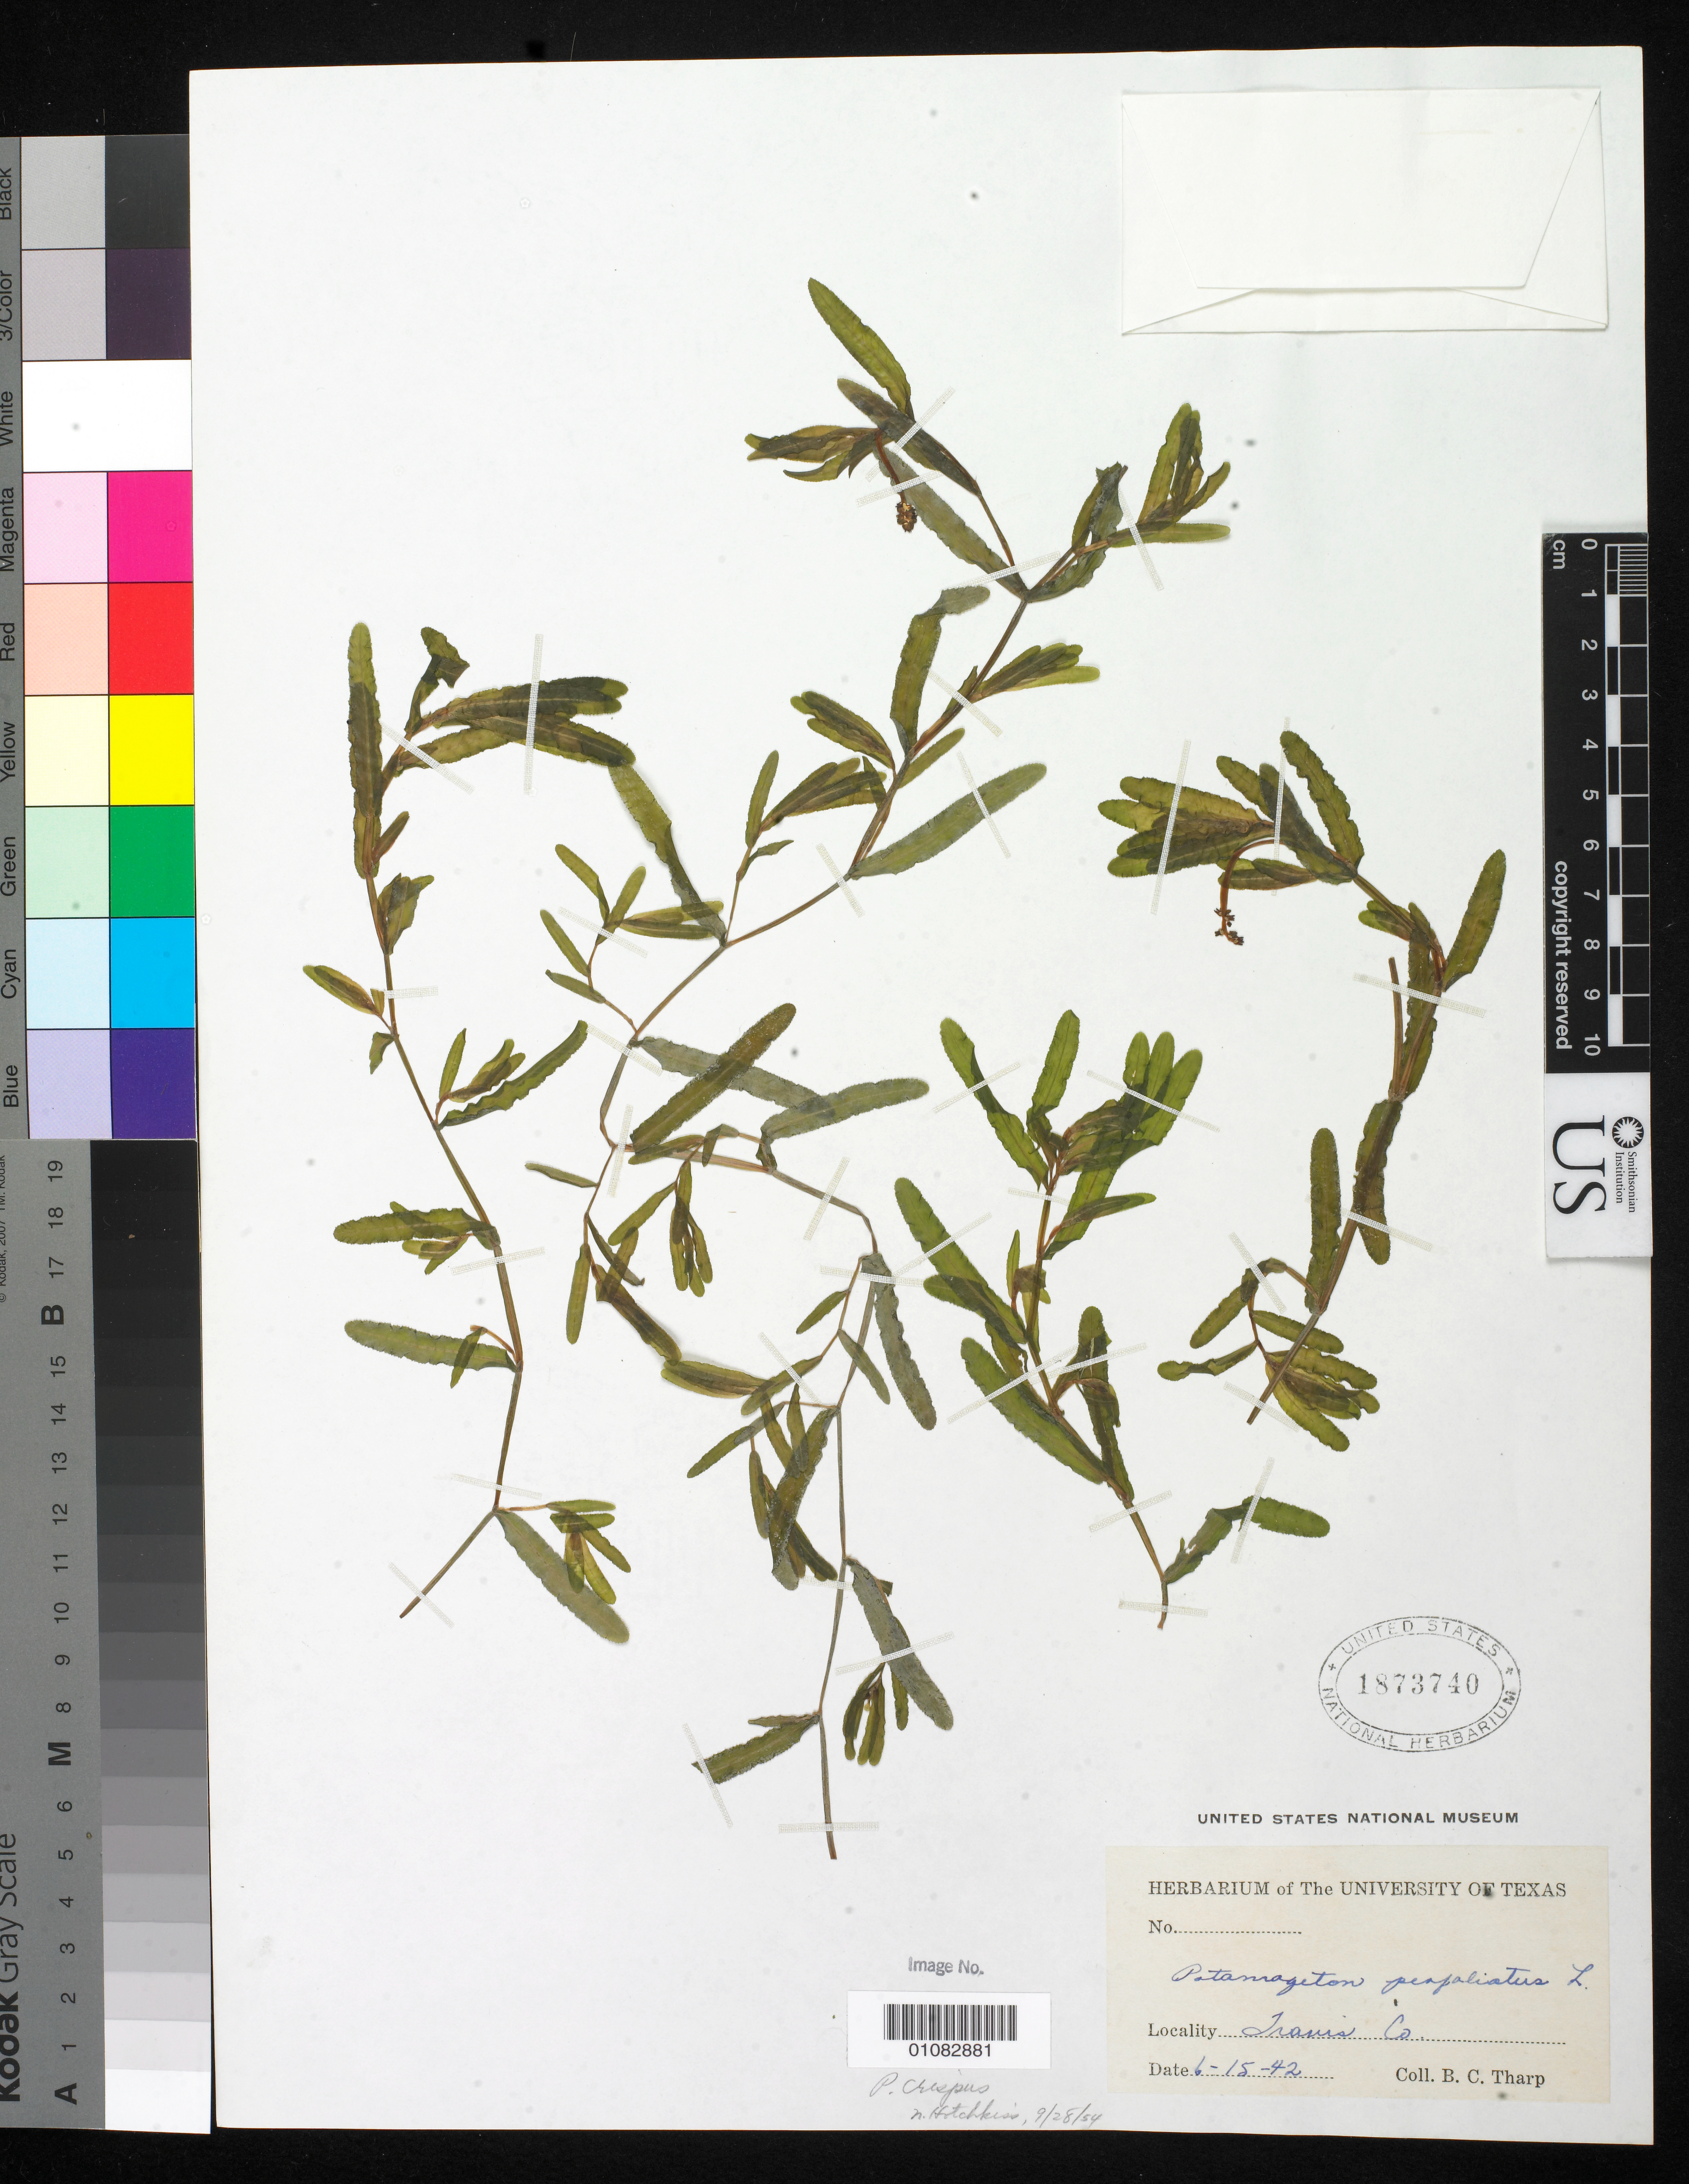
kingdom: Plantae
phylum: Tracheophyta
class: Liliopsida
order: Alismatales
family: Potamogetonaceae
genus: Potamogeton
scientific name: Potamogeton crispus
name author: L.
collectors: B. C. Tharp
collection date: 1942-06-15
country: United States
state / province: Texas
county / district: Travis County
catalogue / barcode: US 1873740